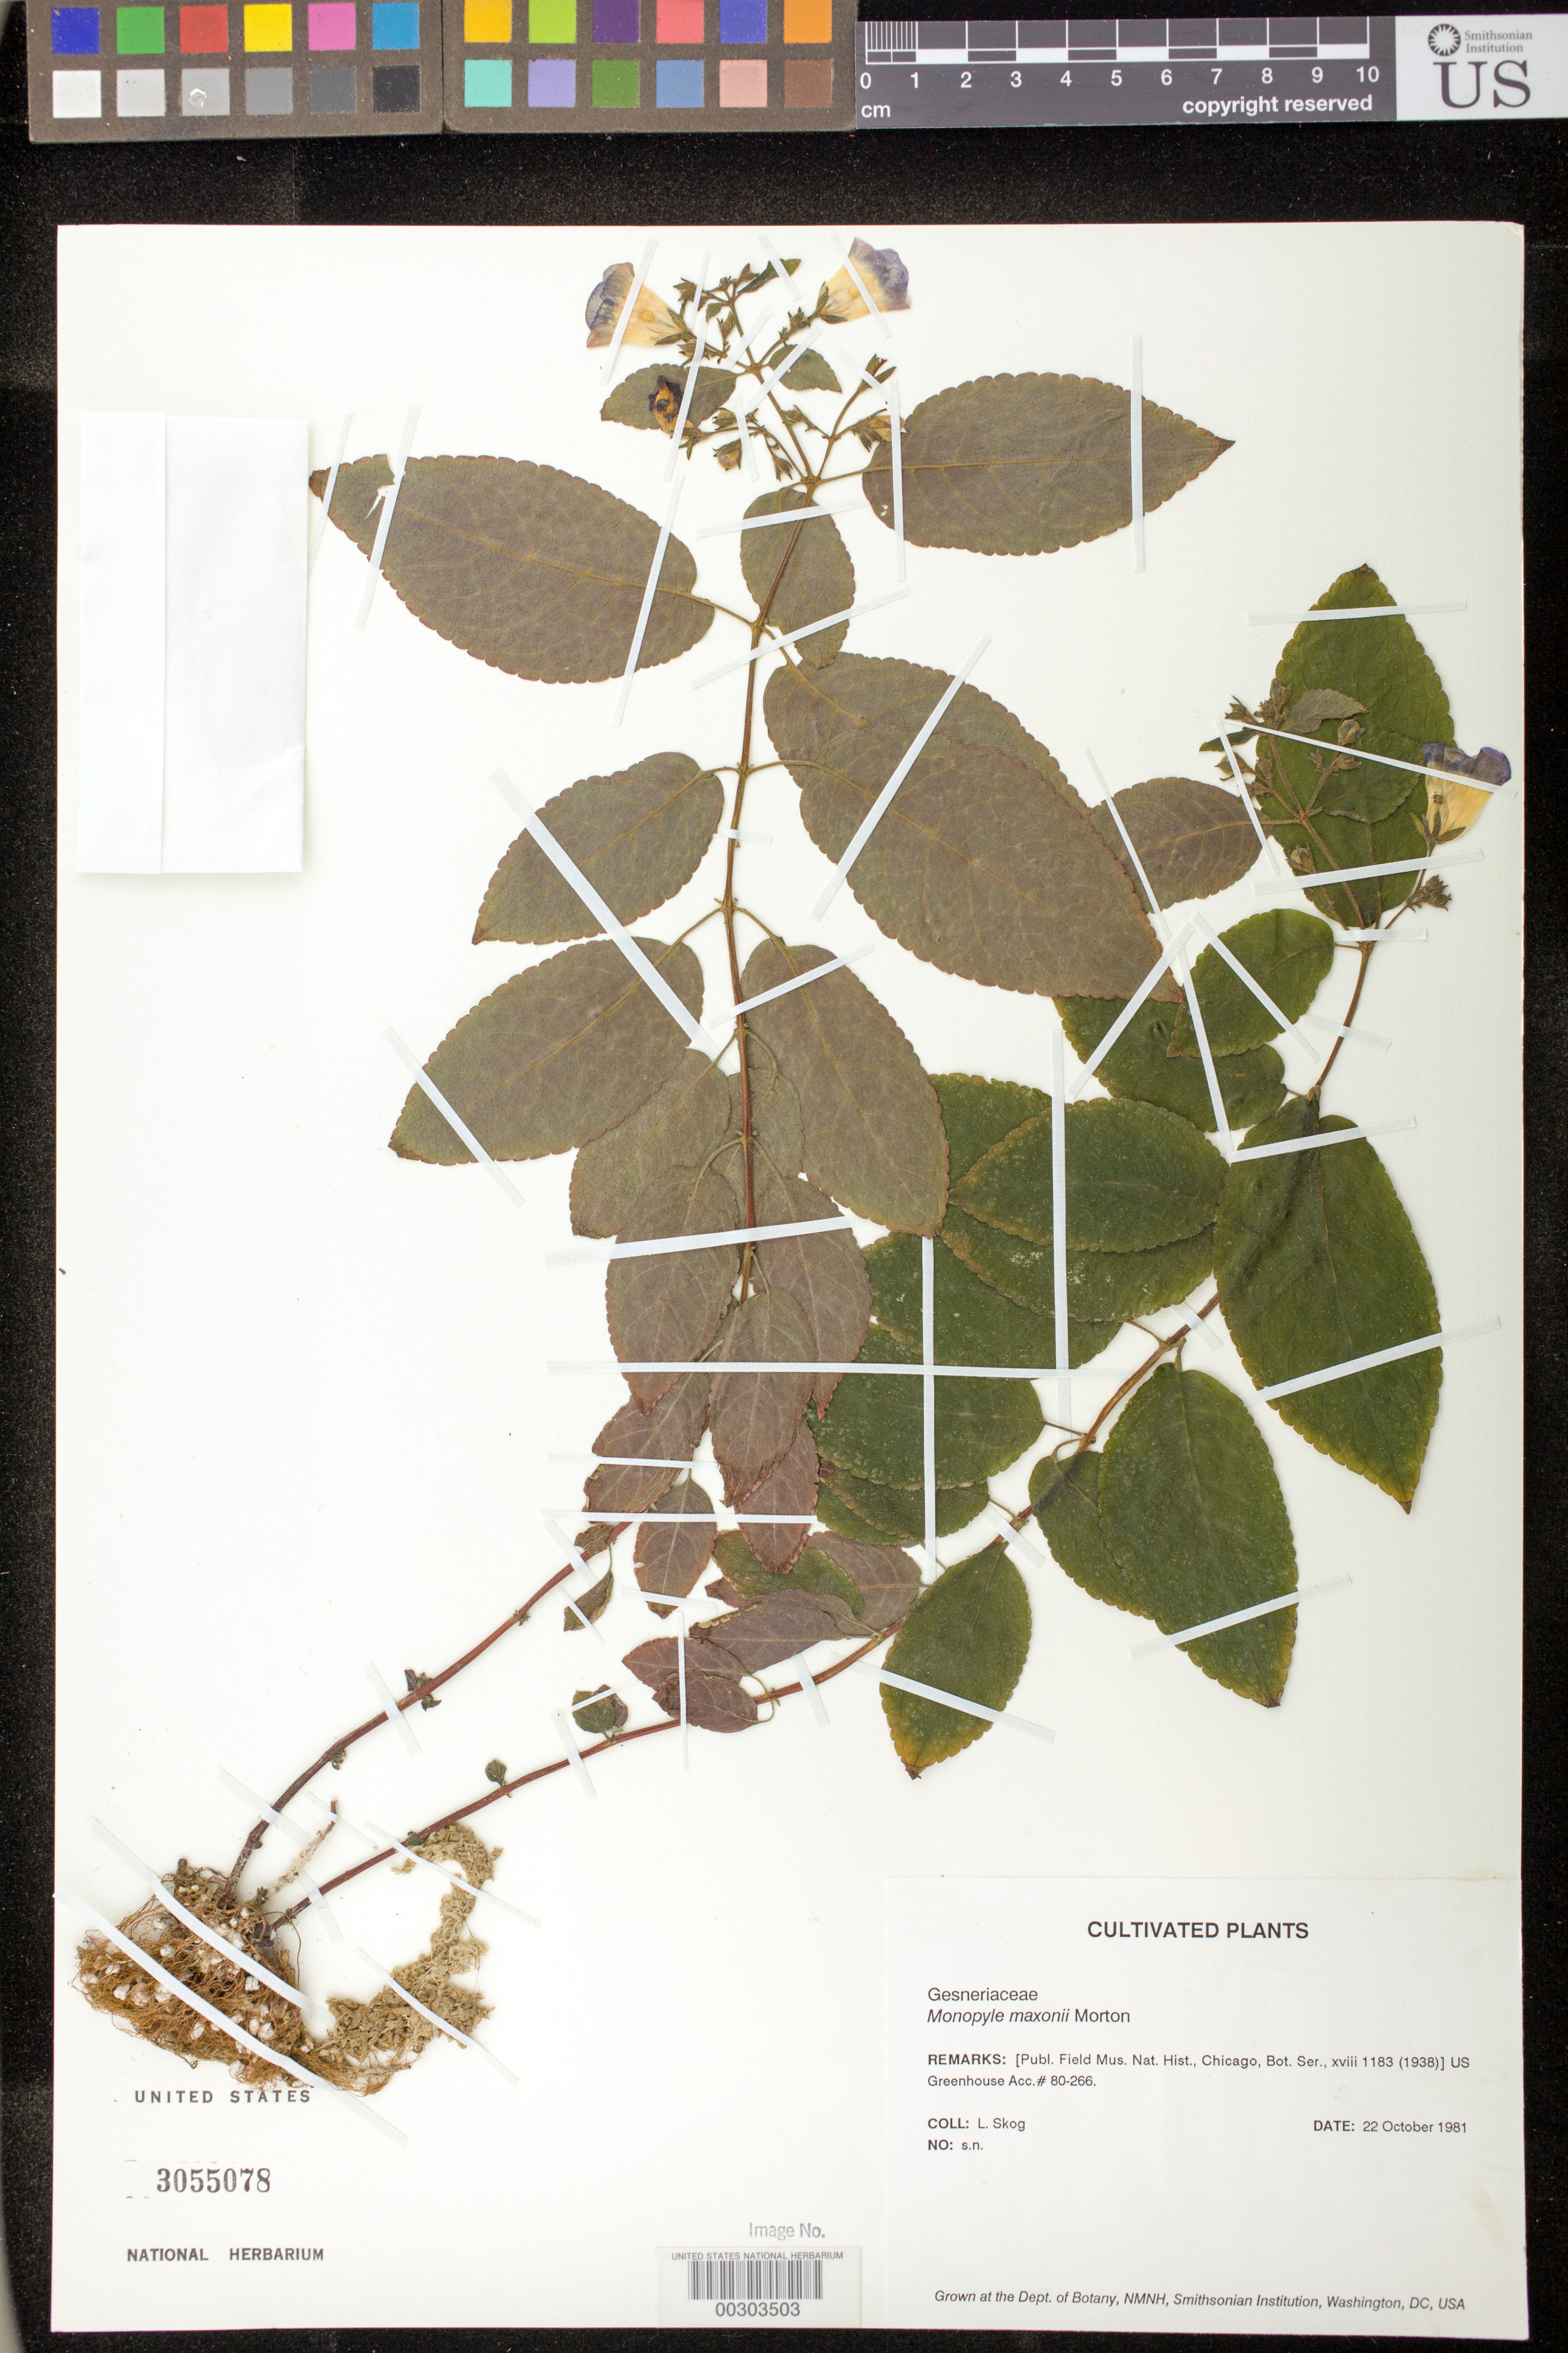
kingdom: Plantae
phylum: Tracheophyta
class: Magnoliopsida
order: Lamiales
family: Gesneriaceae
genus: Monopyle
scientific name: Monopyle maxonii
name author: C.V. Morton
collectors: L. E. Skog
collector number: s.n. [80-266]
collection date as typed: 22 Oct 1981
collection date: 1981-10-22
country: United States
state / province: District of Columbia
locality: Grown at the Dept. of Botany, NMNH, Smithsonian Institution, Washington DC, USA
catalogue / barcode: US 3055078